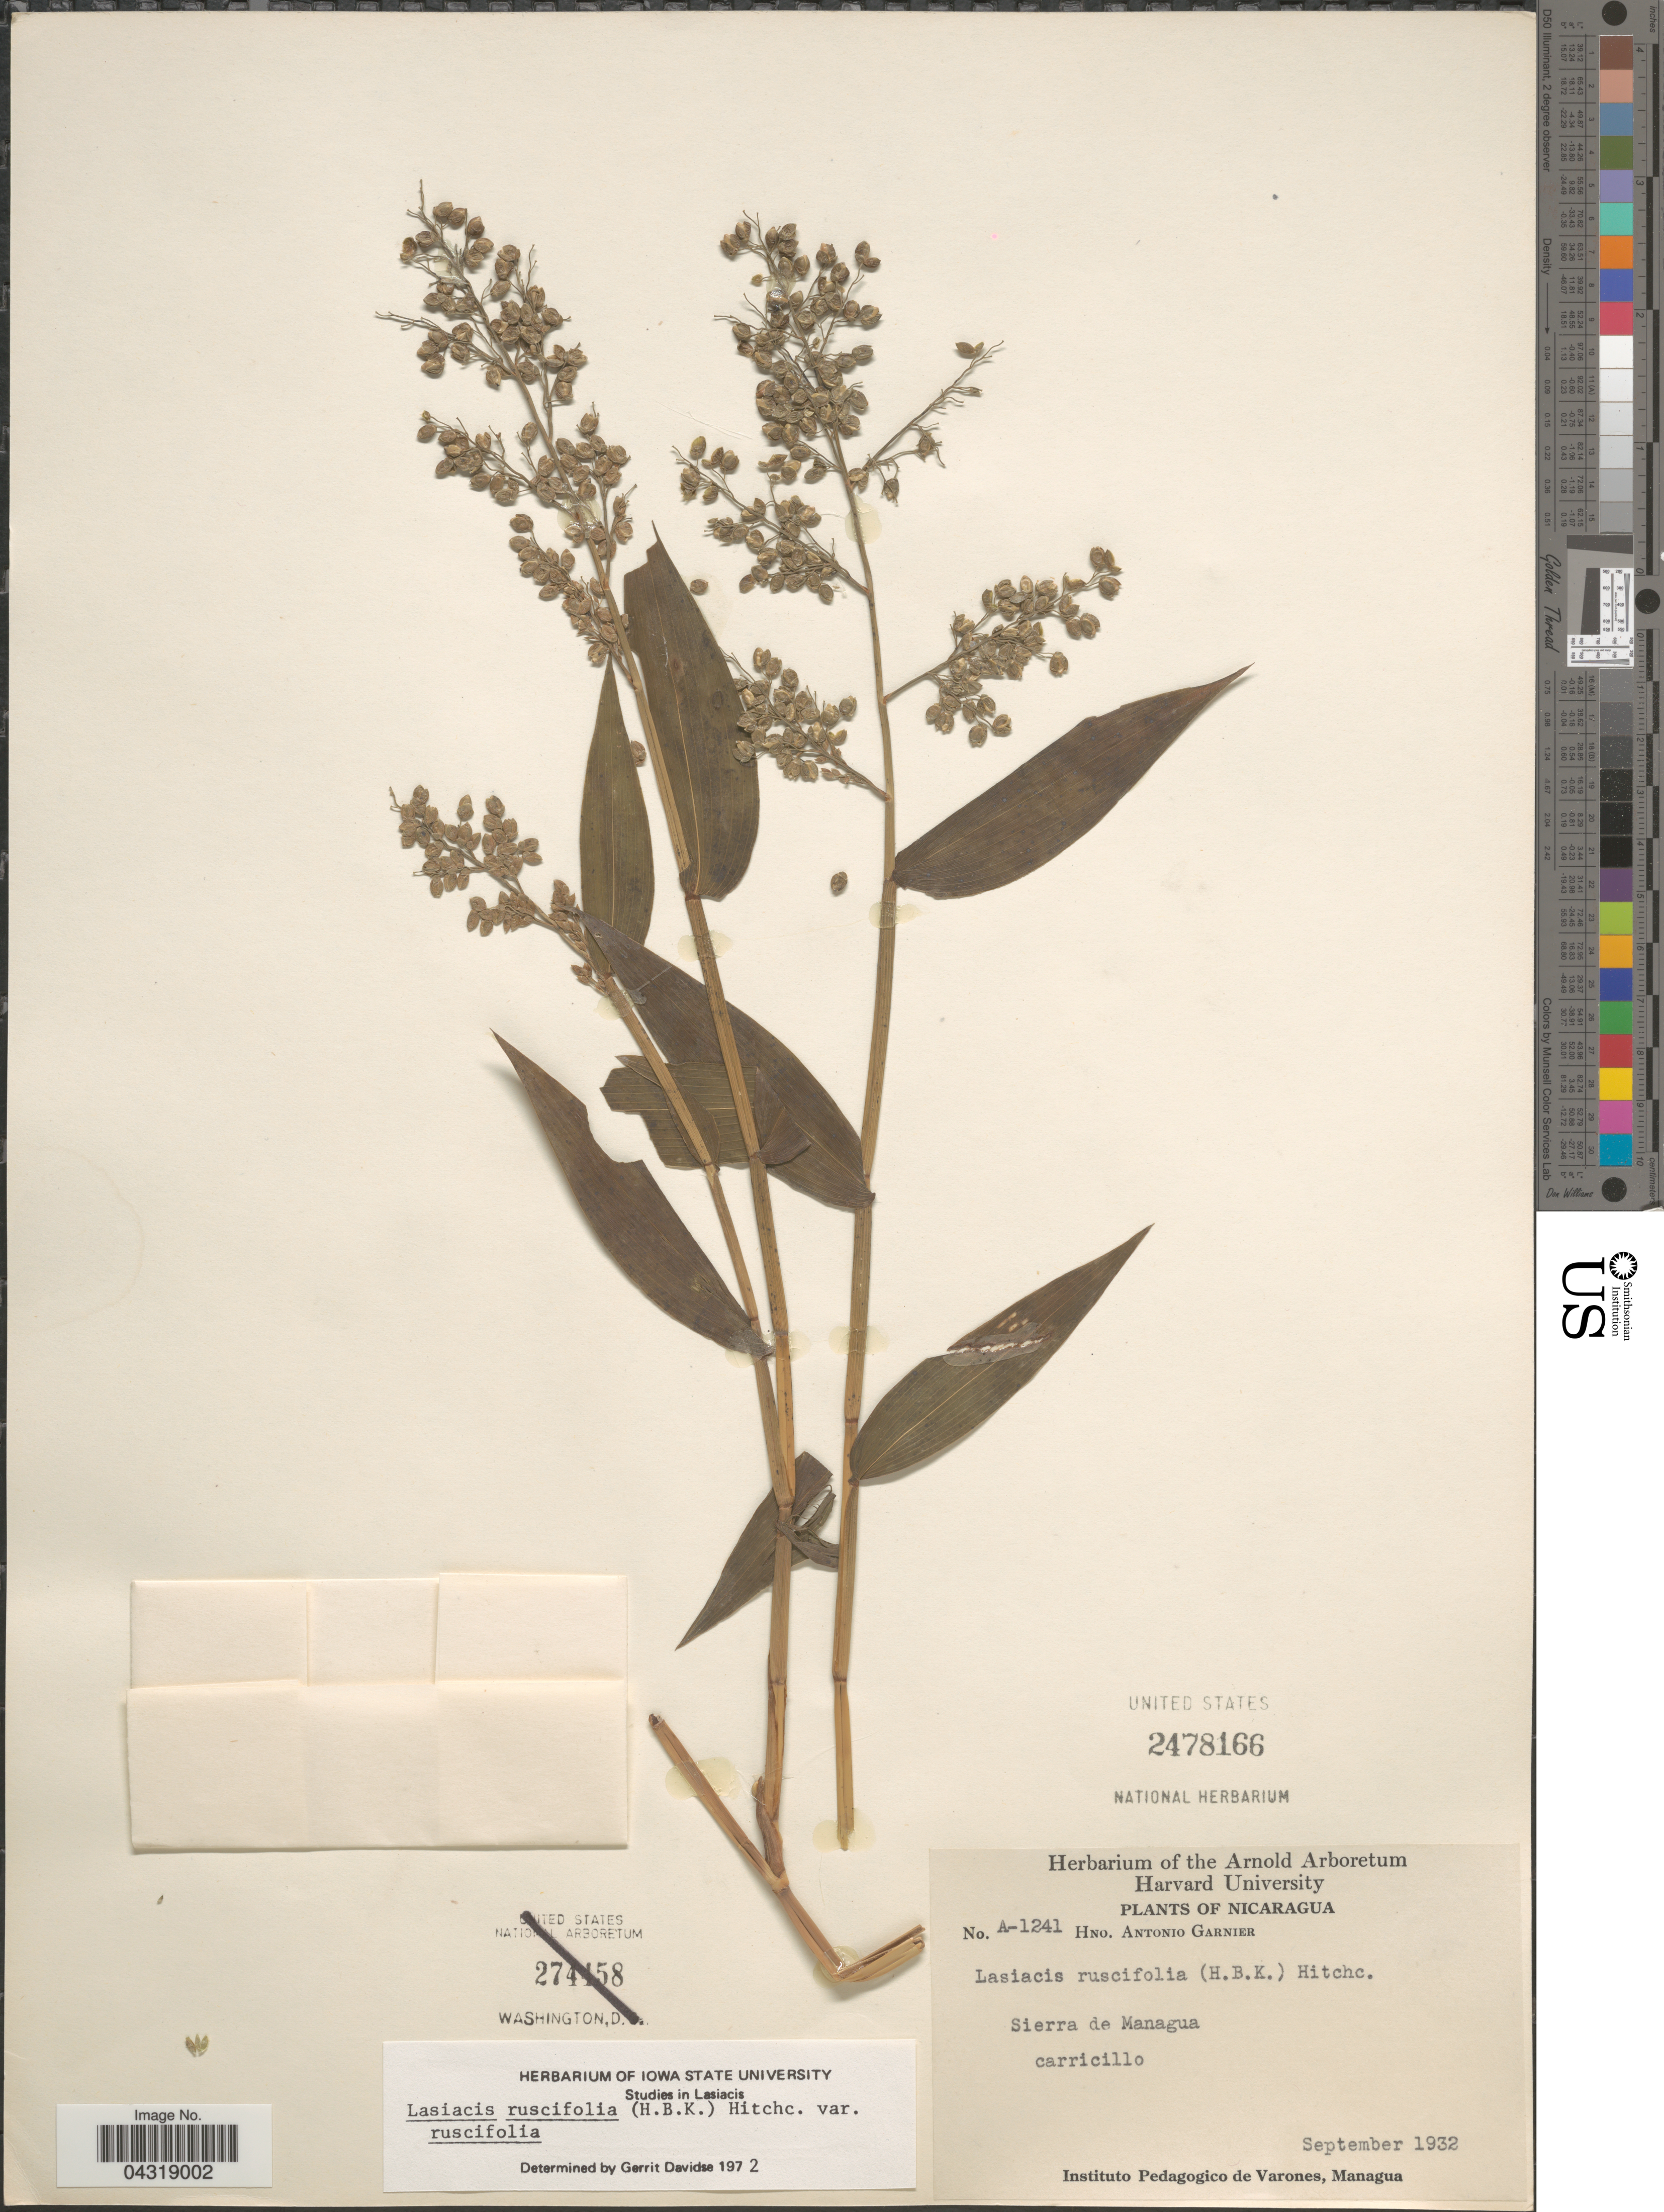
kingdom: Plantae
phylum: Tracheophyta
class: Liliopsida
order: Poales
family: Poaceae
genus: Lasiacis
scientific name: Lasiacis ruscifolia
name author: (Kunth) Hitchc.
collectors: Bro. A. Garnier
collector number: A-1241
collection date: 1932-09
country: Nicaragua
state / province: Managua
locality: Sierra de Managua. Carricillo.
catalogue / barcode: US 2478166